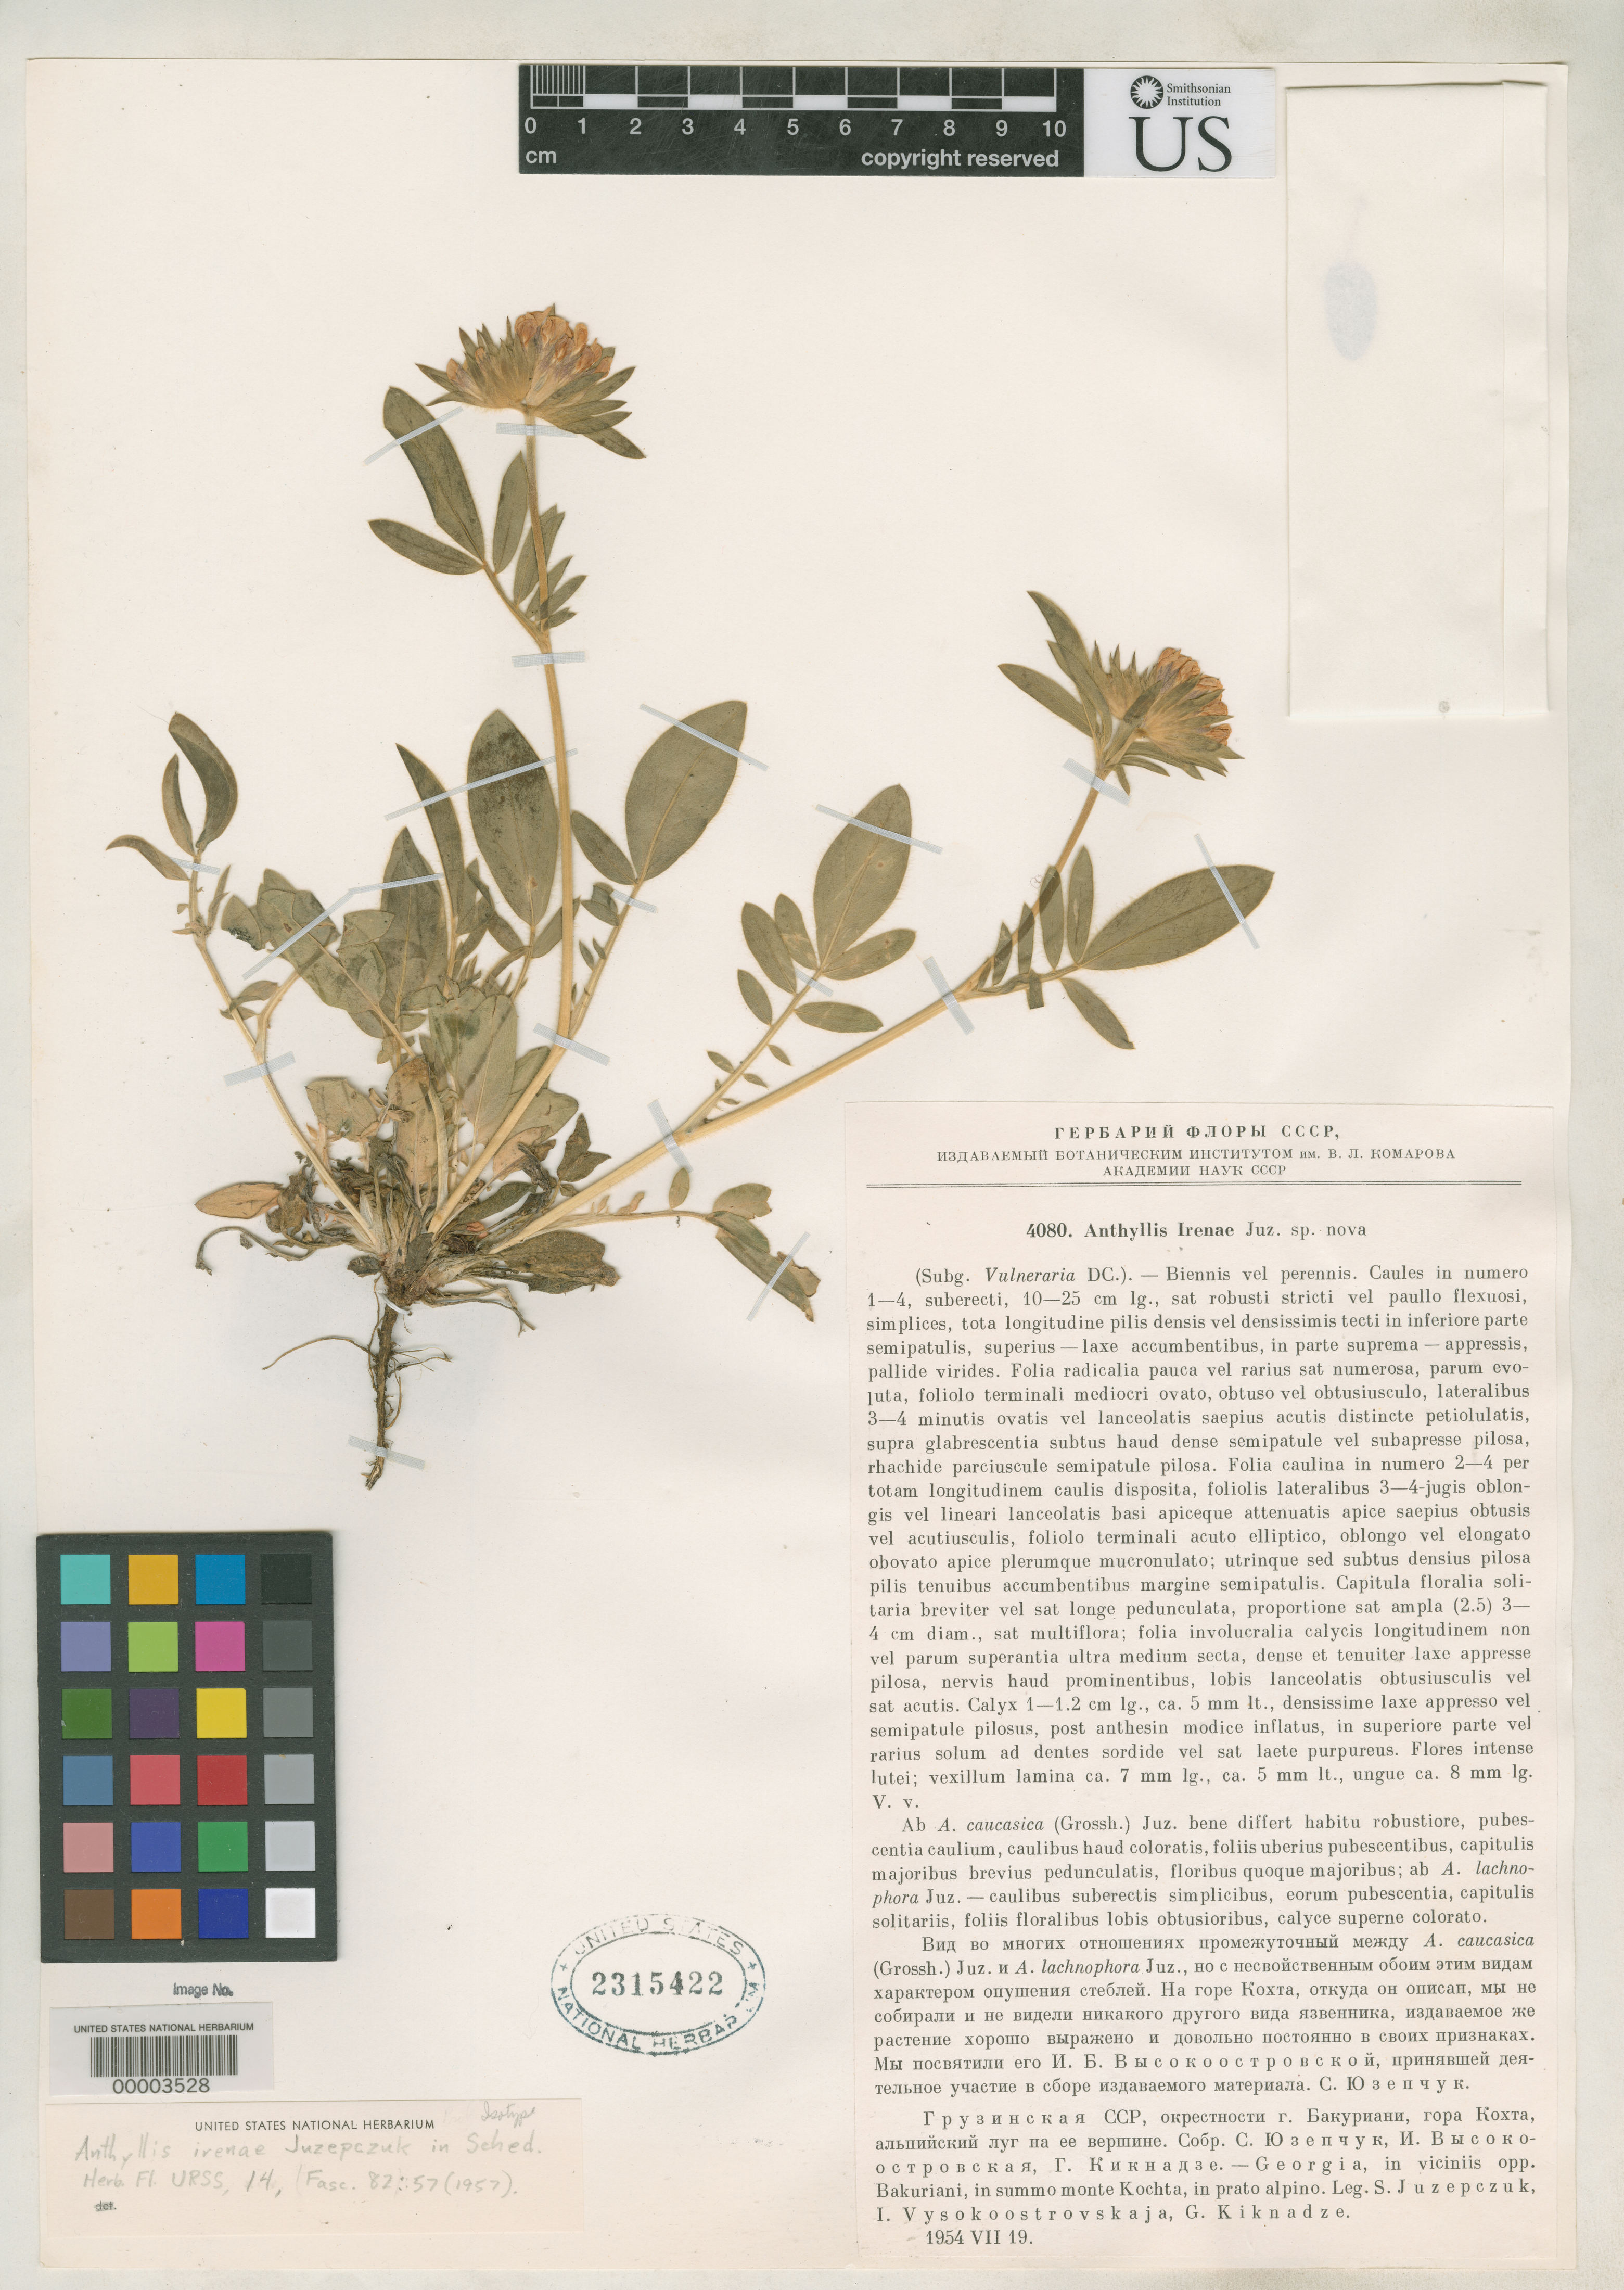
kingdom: Plantae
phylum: Tracheophyta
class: Magnoliopsida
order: Fabales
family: Fabaceae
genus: Anthyllis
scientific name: Anthyllis irenae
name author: Juz.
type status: Isotype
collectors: S. V. Juzepczuk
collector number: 4080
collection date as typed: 19 Jul 1954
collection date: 1954-07-19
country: Georgia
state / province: Samtskhe-Javakheti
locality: Bakuriani, Kochta.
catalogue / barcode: US 2315422